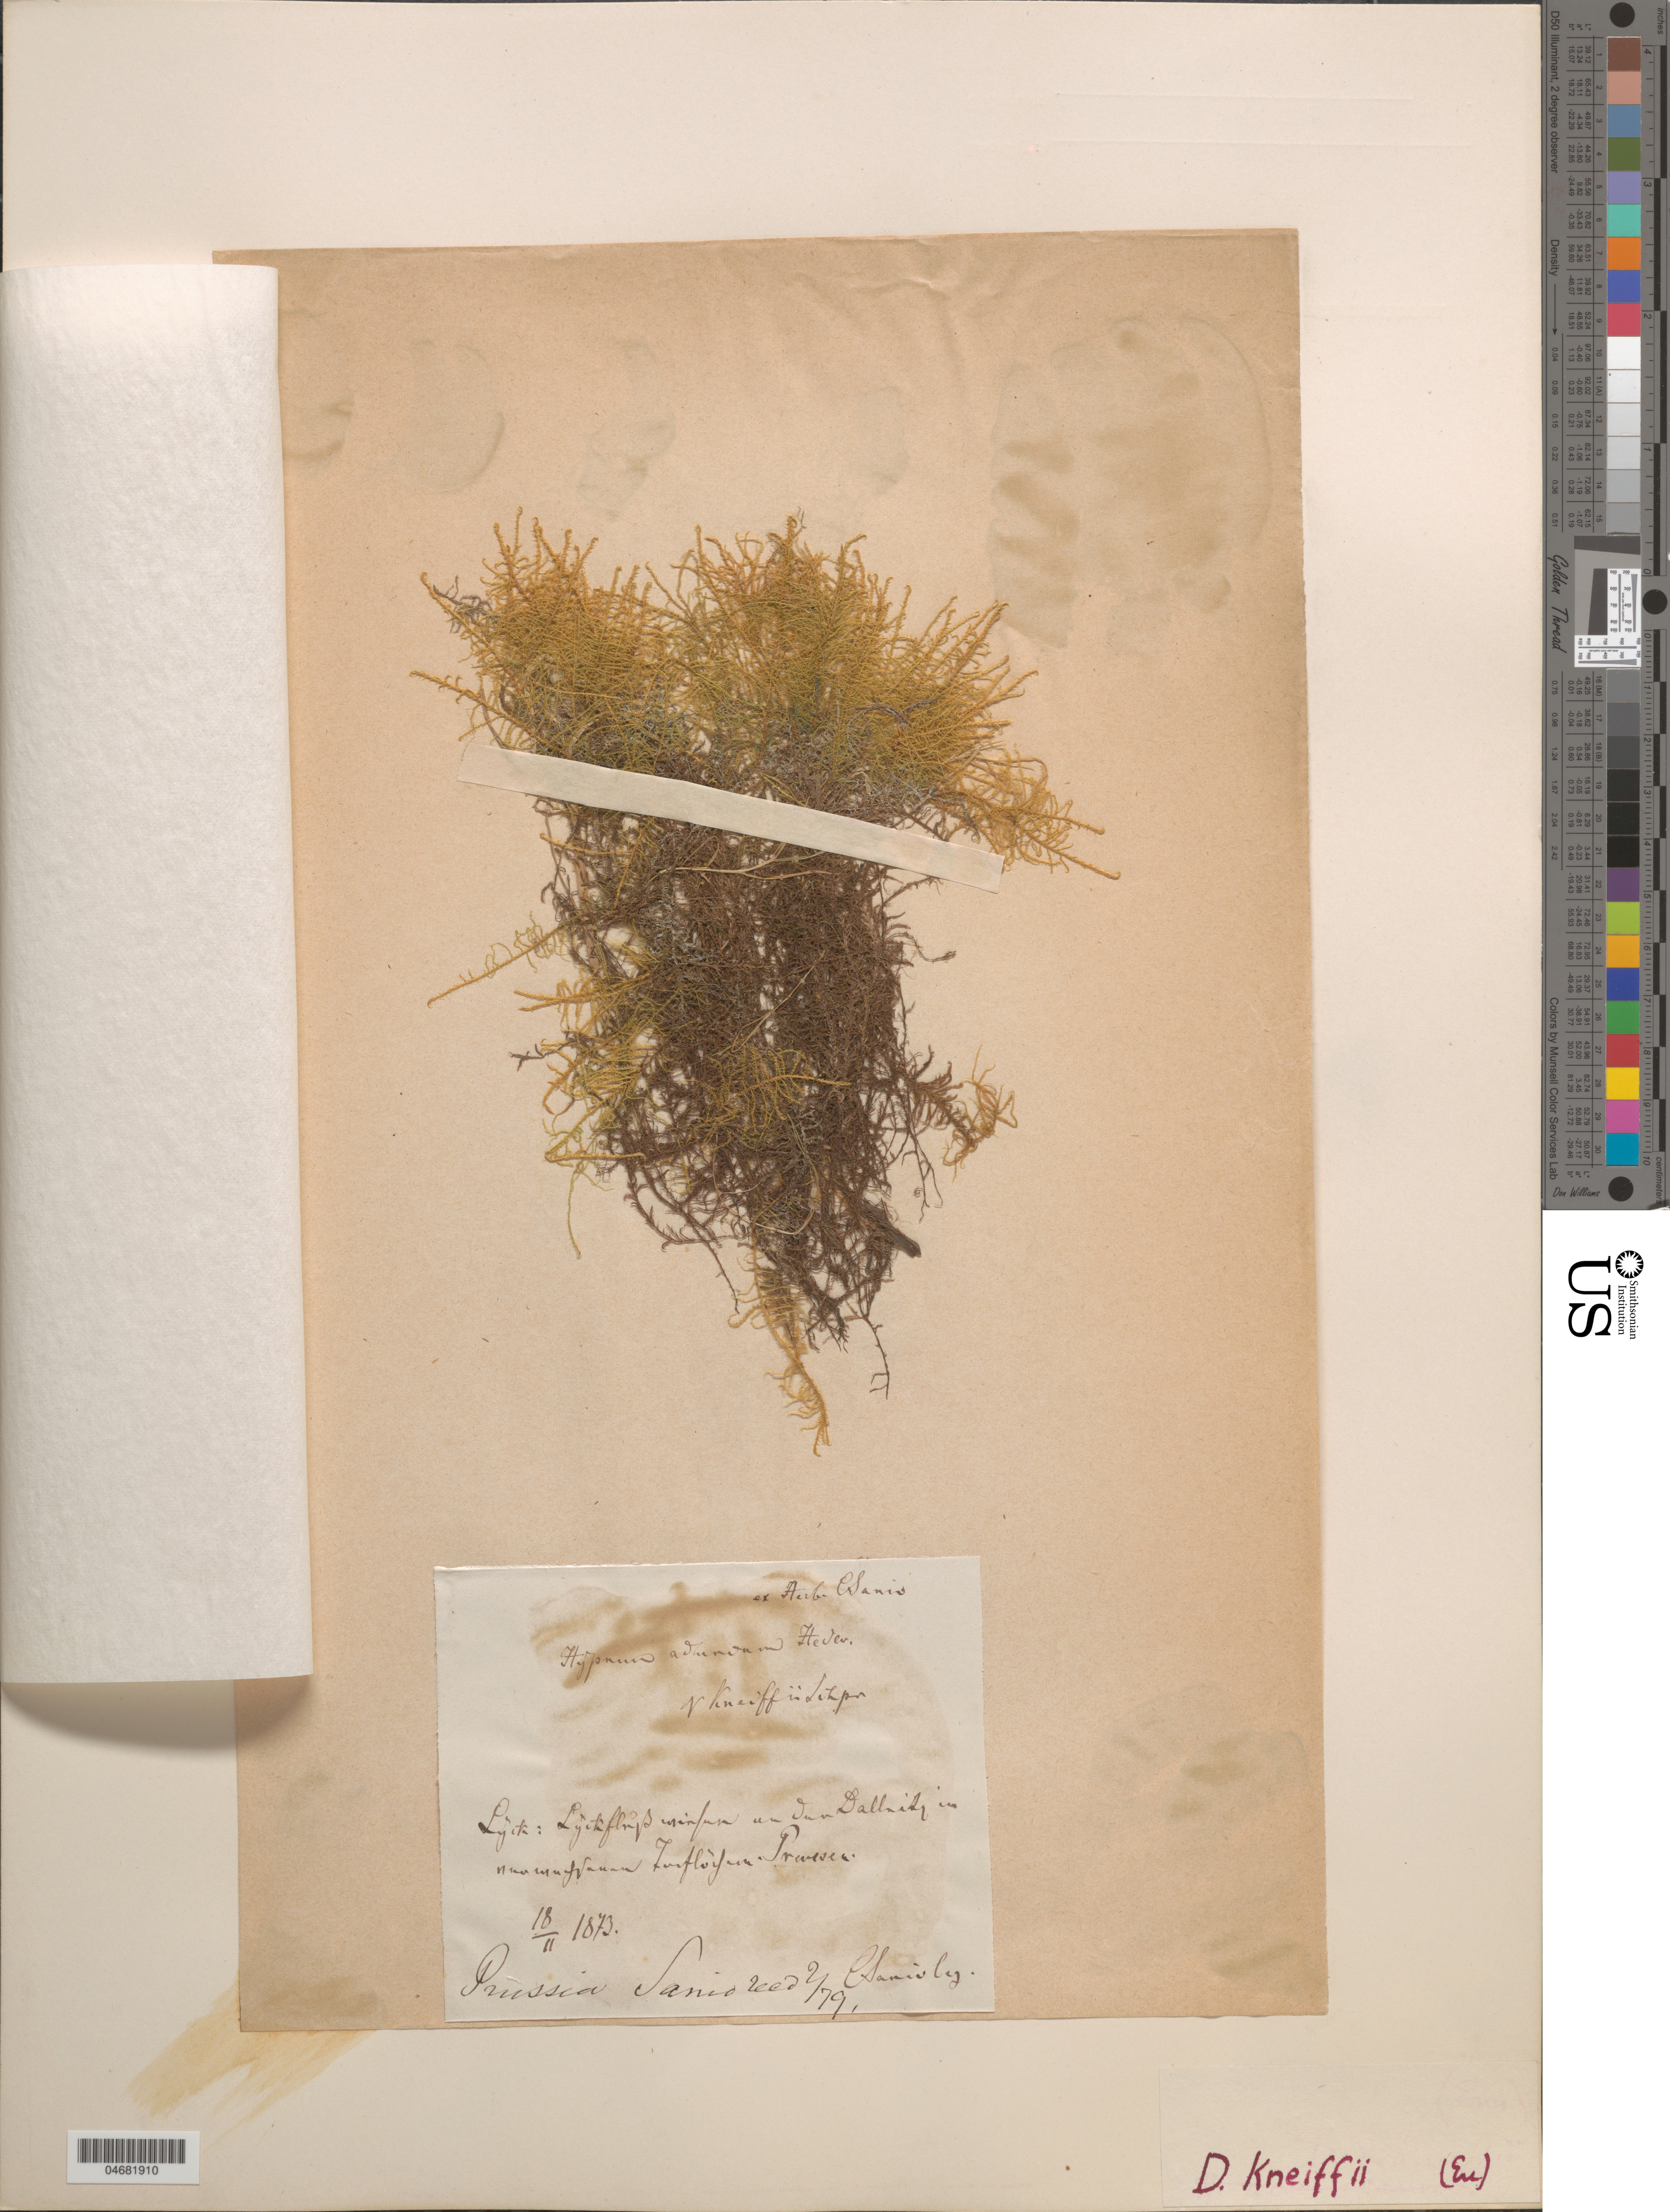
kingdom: Plantae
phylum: Bryophyta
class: Bryopsida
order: Hypnales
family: Hypnaceae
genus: Hypnum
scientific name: Hypnum aduncum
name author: Hedw.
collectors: C. Sanio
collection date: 1873-11-18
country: Poland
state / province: Warminsko-Mazurskie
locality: Lyck. Prussia.